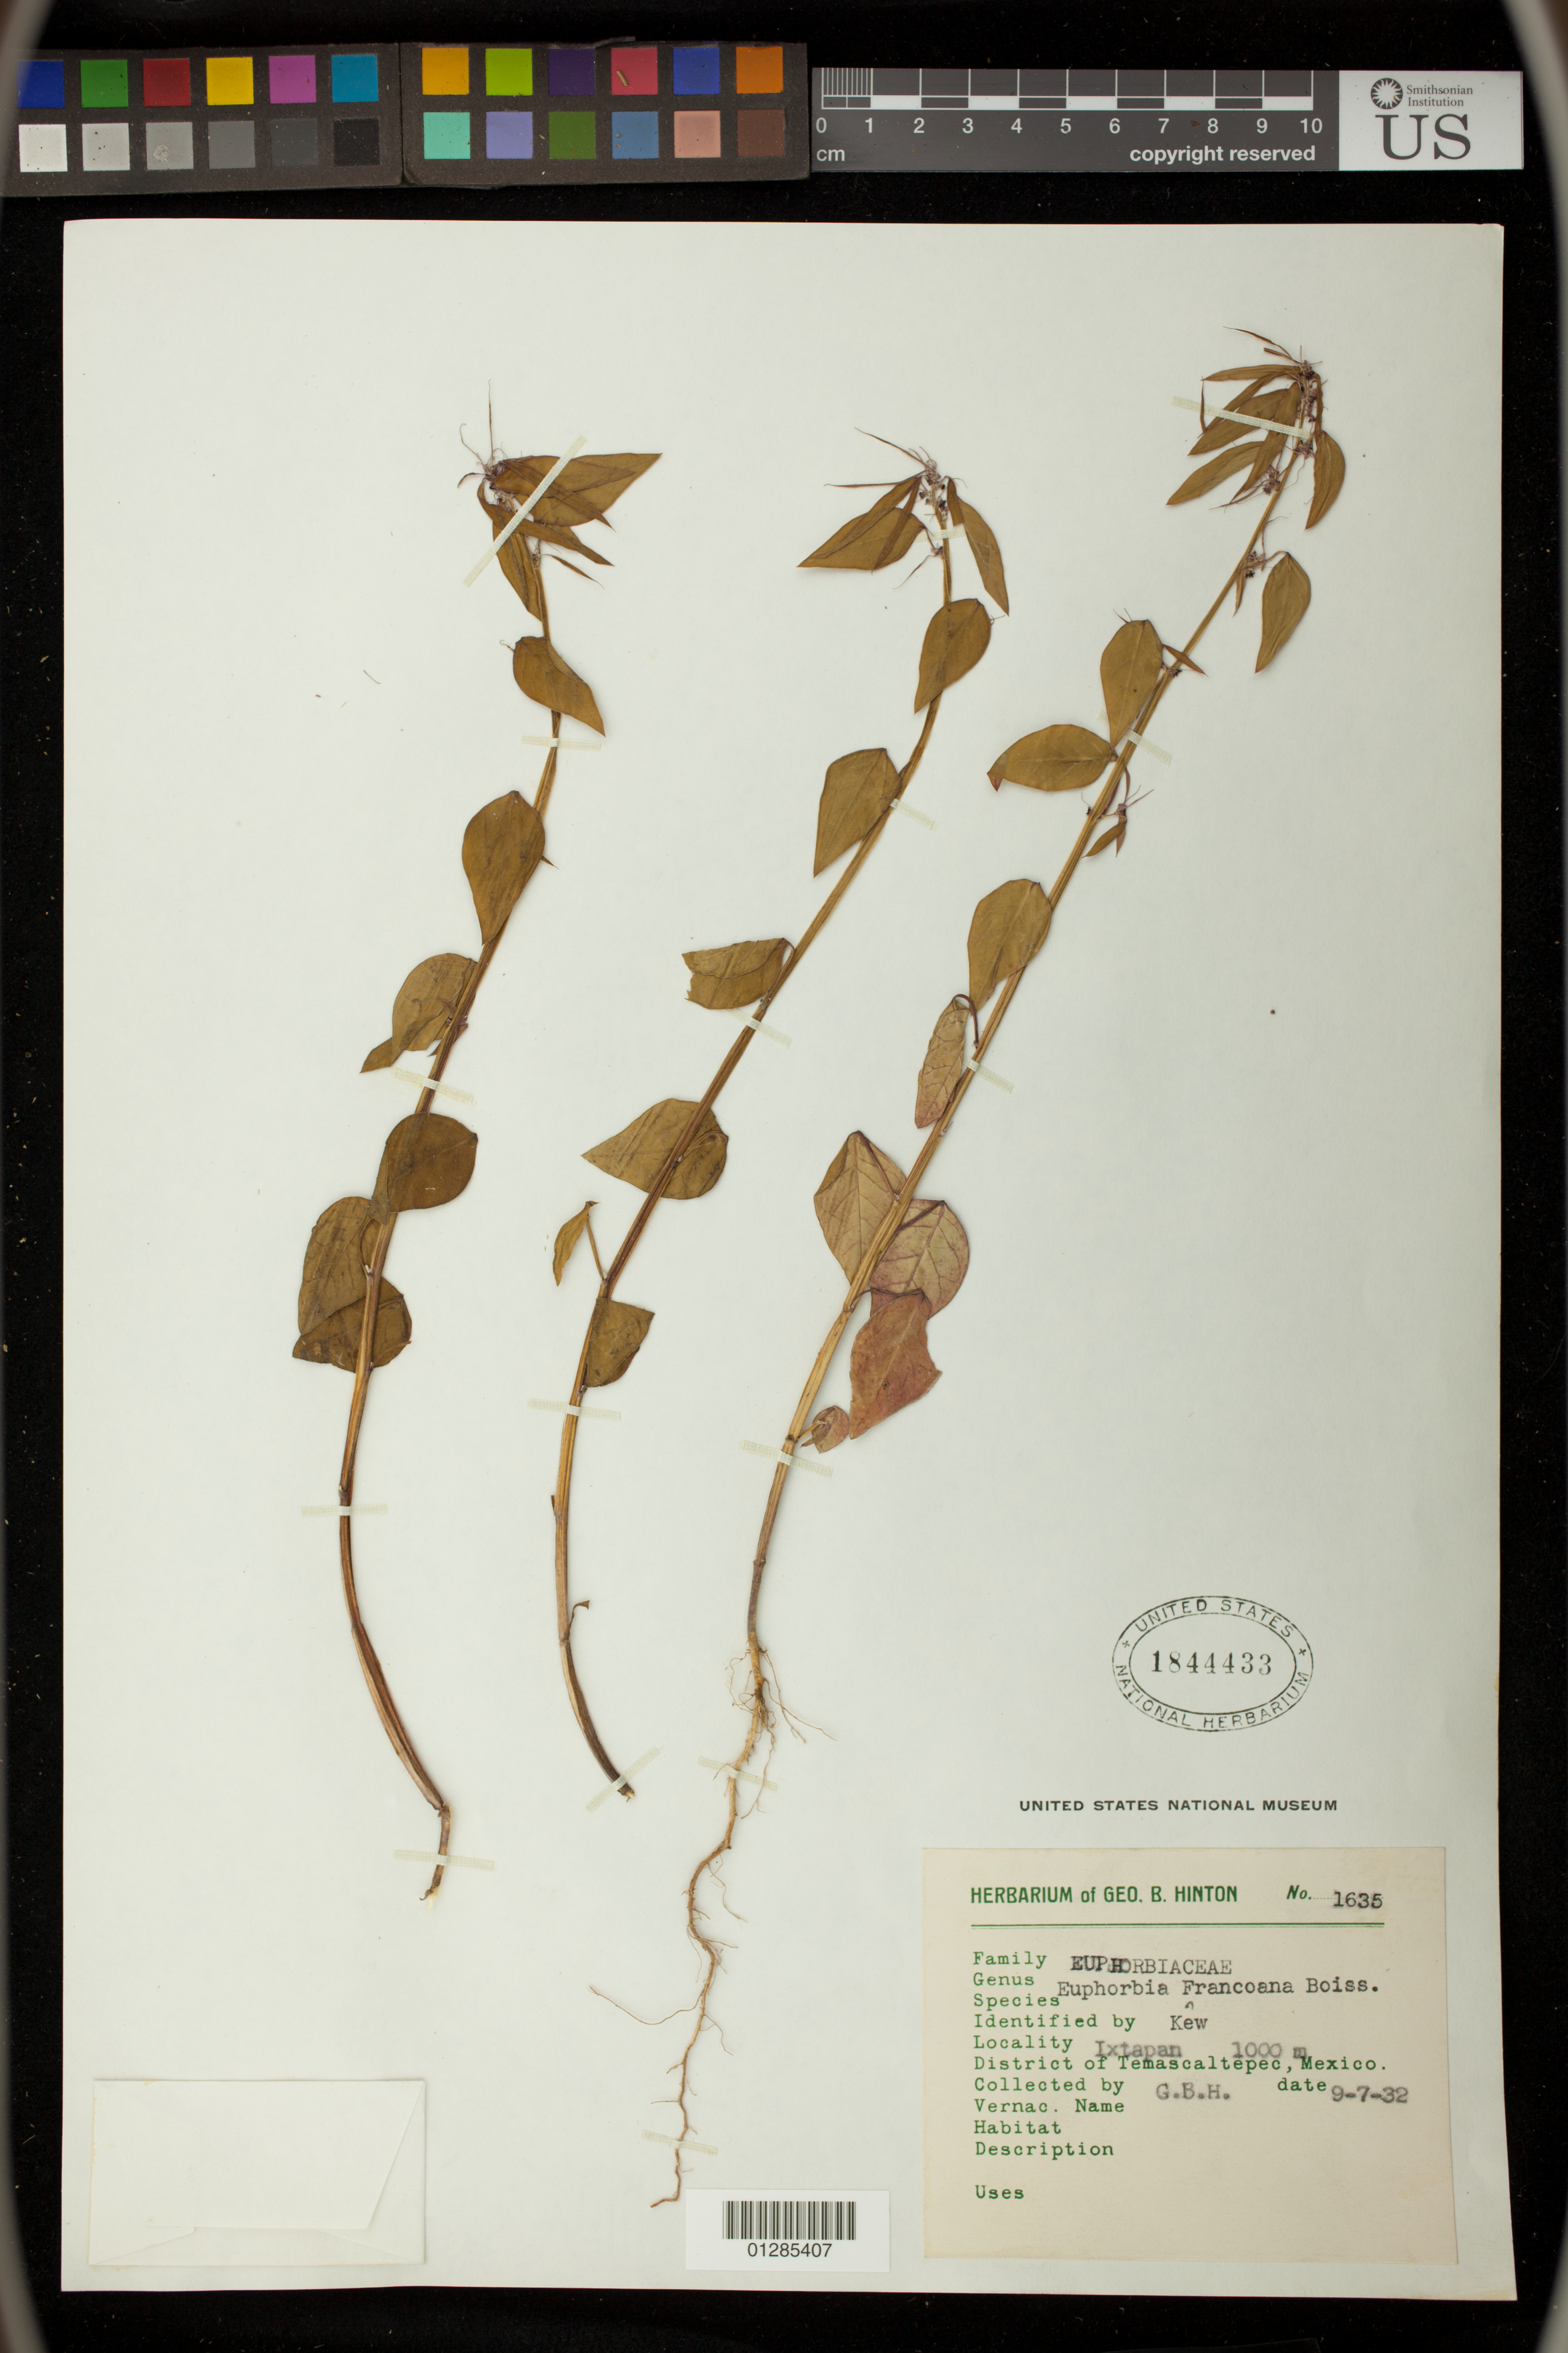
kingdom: Plantae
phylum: Tracheophyta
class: Magnoliopsida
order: Malpighiales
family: Euphorbiaceae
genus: Euphorbia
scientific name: Euphorbia francoana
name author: Boiss.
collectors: G. B. Hinton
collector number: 1635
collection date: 1932-09-07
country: Mexico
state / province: México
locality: Ixtapan, District of Temascaltepec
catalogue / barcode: US 1444338